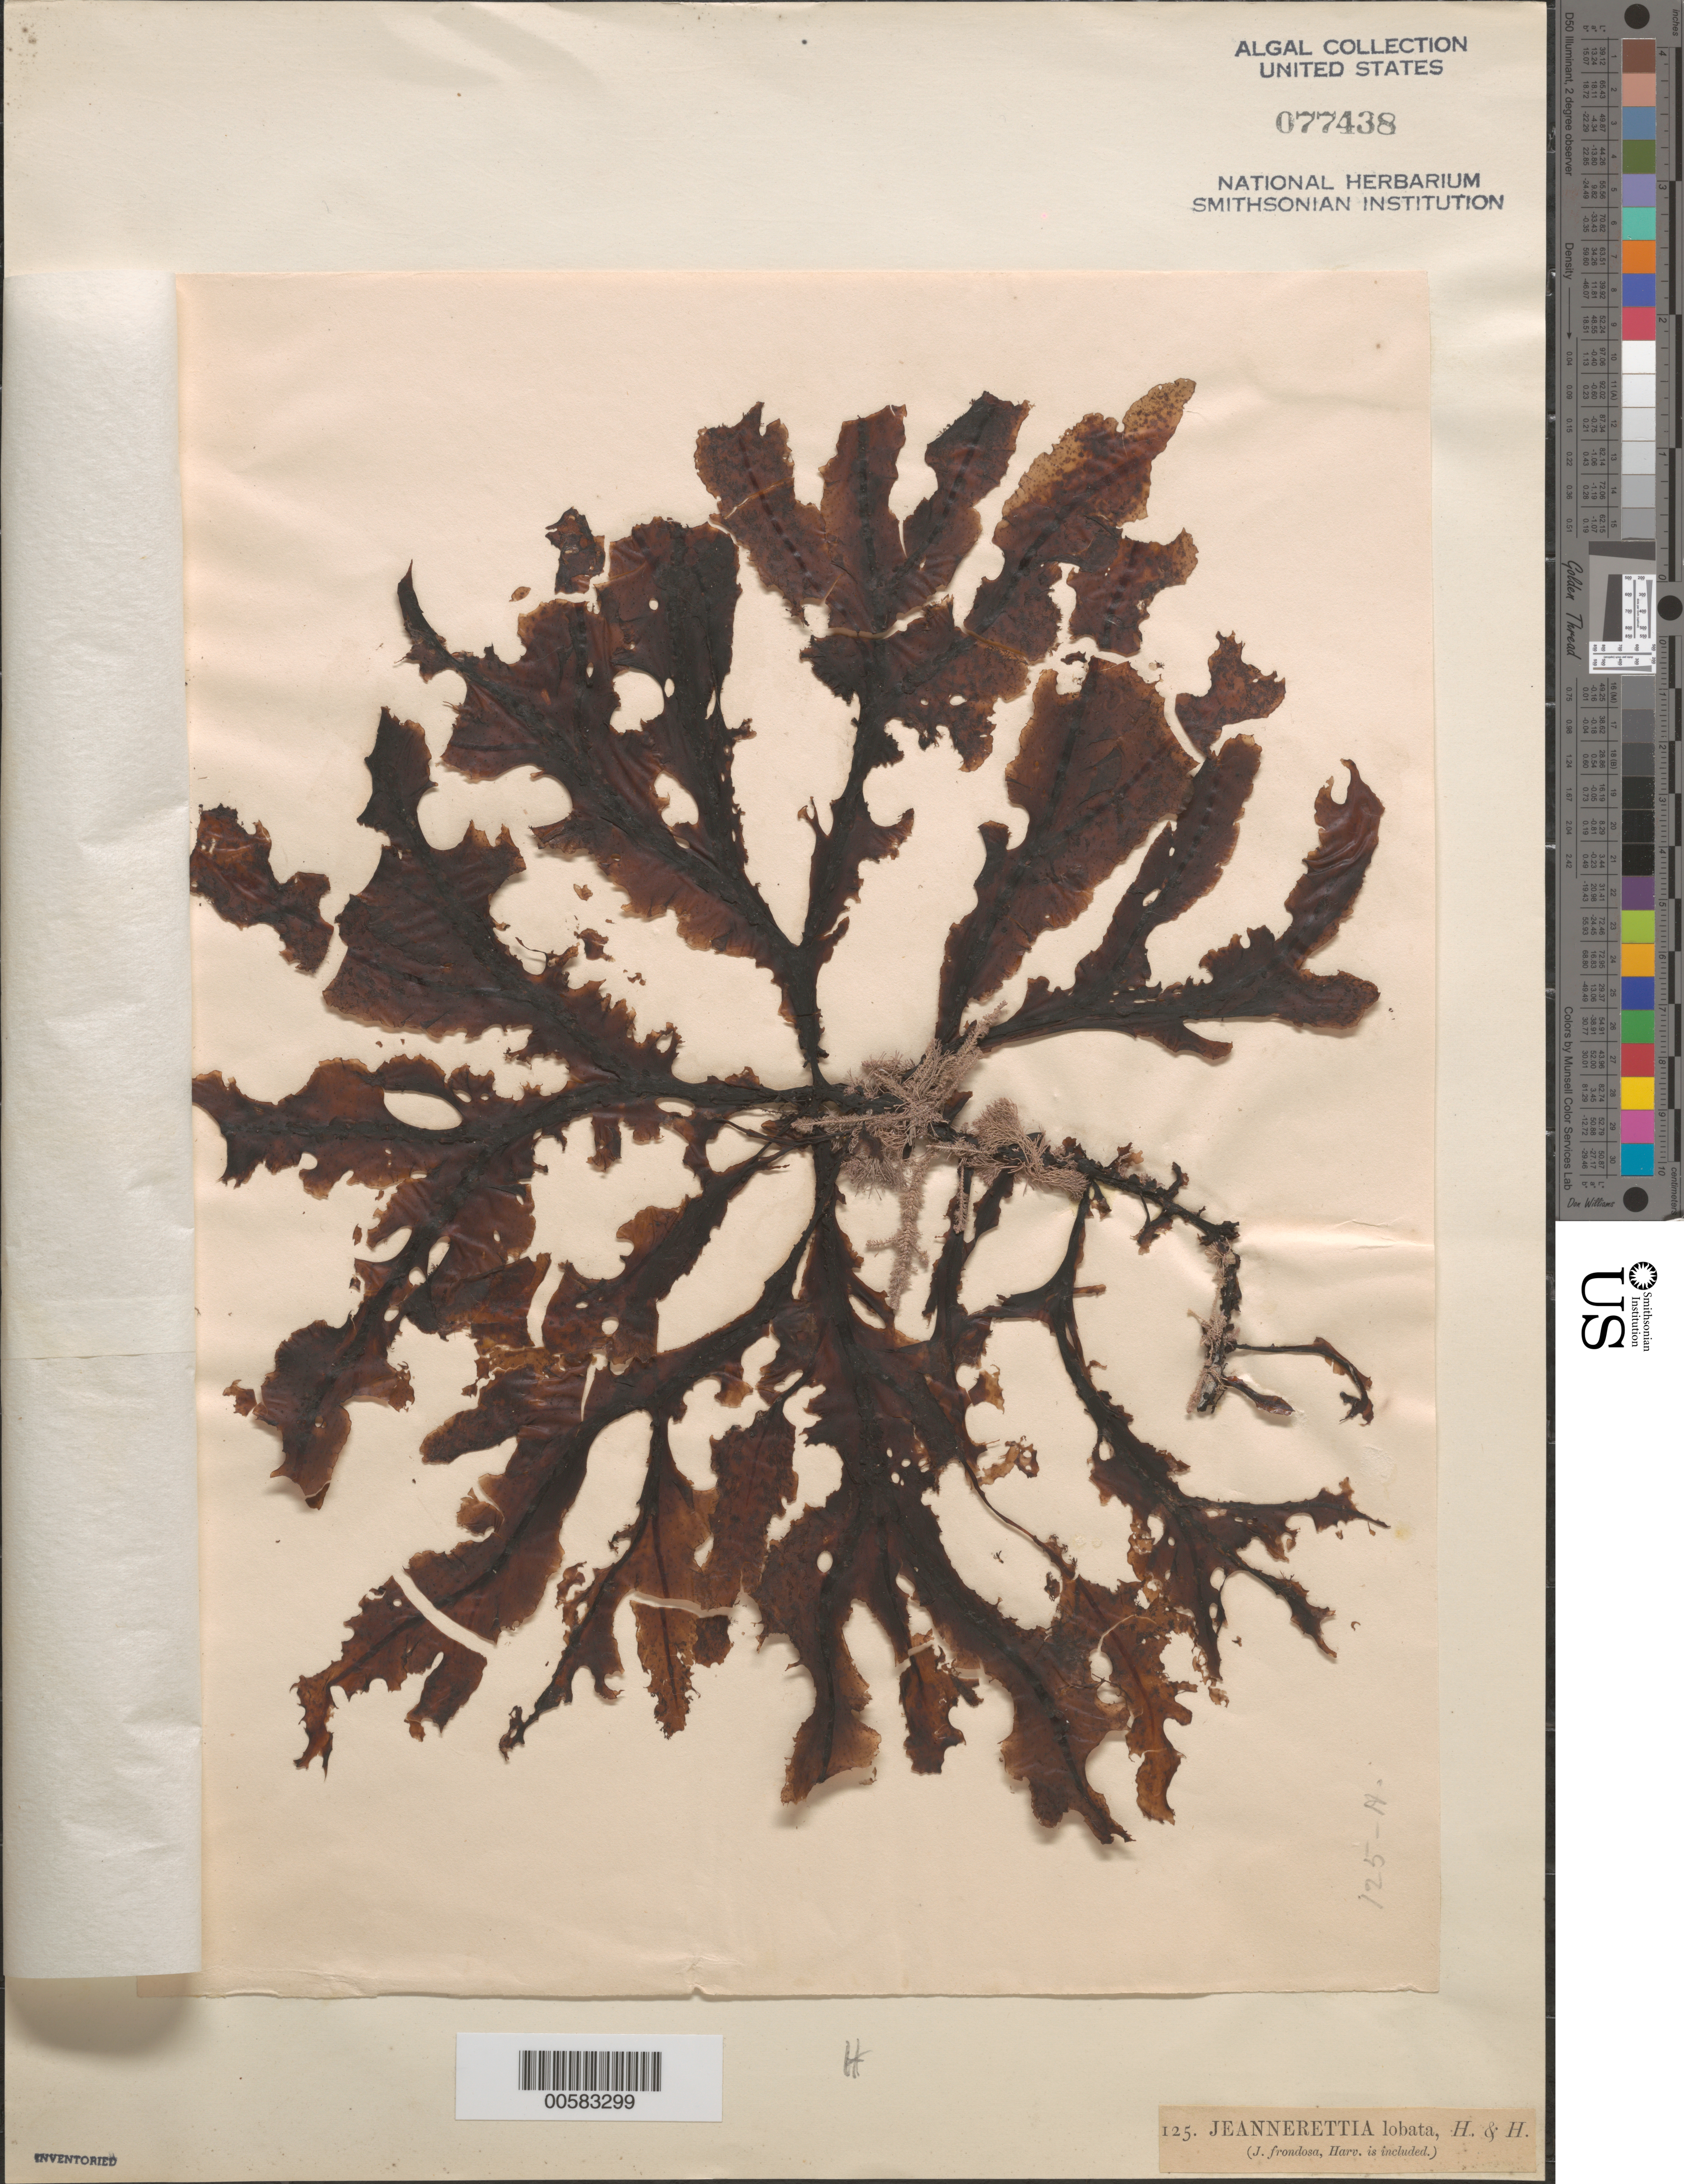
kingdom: Plantae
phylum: Rhodophyta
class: Florideophyceae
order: Ceramiales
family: Rhodomelaceae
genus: Pollexfenia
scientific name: Pollexfenia lobata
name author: Falkenb.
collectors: W. Harvey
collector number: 125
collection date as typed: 1854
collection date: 1854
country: Australia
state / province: Victoria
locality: Westernport Bay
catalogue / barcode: US 77438